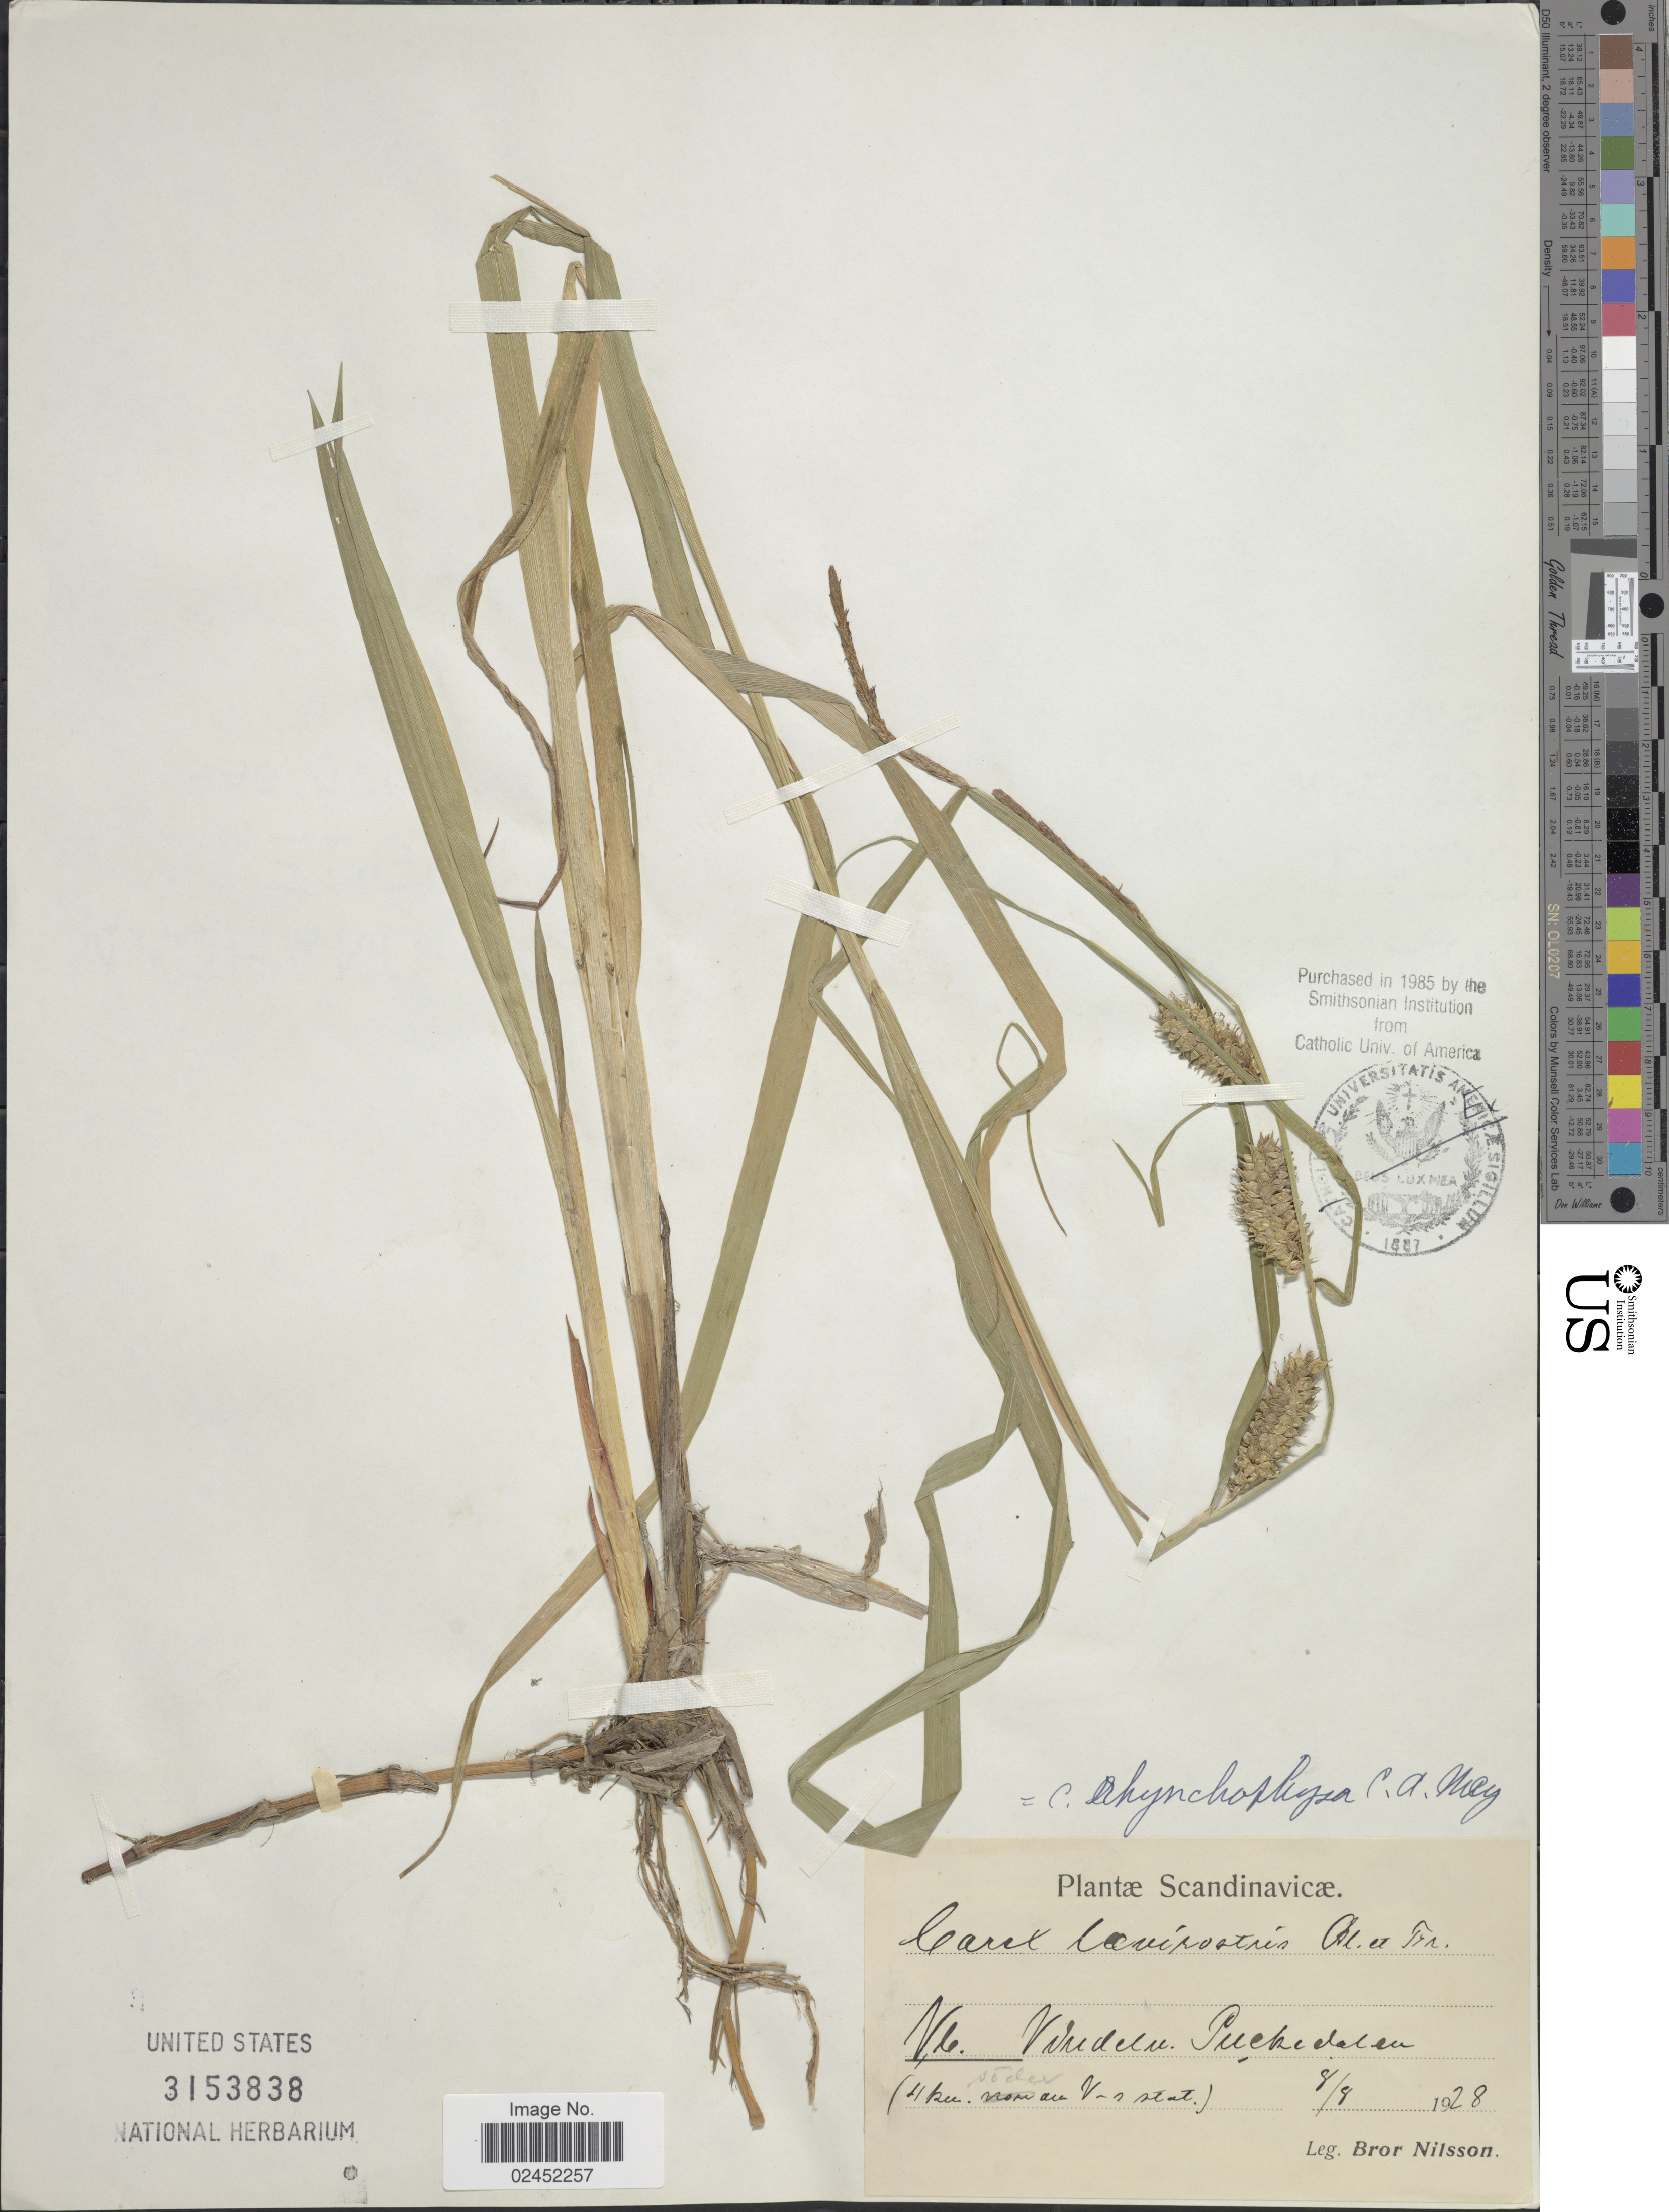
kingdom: Plantae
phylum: Tracheophyta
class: Liliopsida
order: Poales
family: Cyperaceae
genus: Carex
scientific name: Carex utriculata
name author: Boott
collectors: B. Nilsson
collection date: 1928-08-08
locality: Scandinavicae, Vb. V [illegible text]delu, Pueckedalsen. [interpreted](4 km. now au V- [illegible text] stat.). [interpreted]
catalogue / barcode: US 3153838